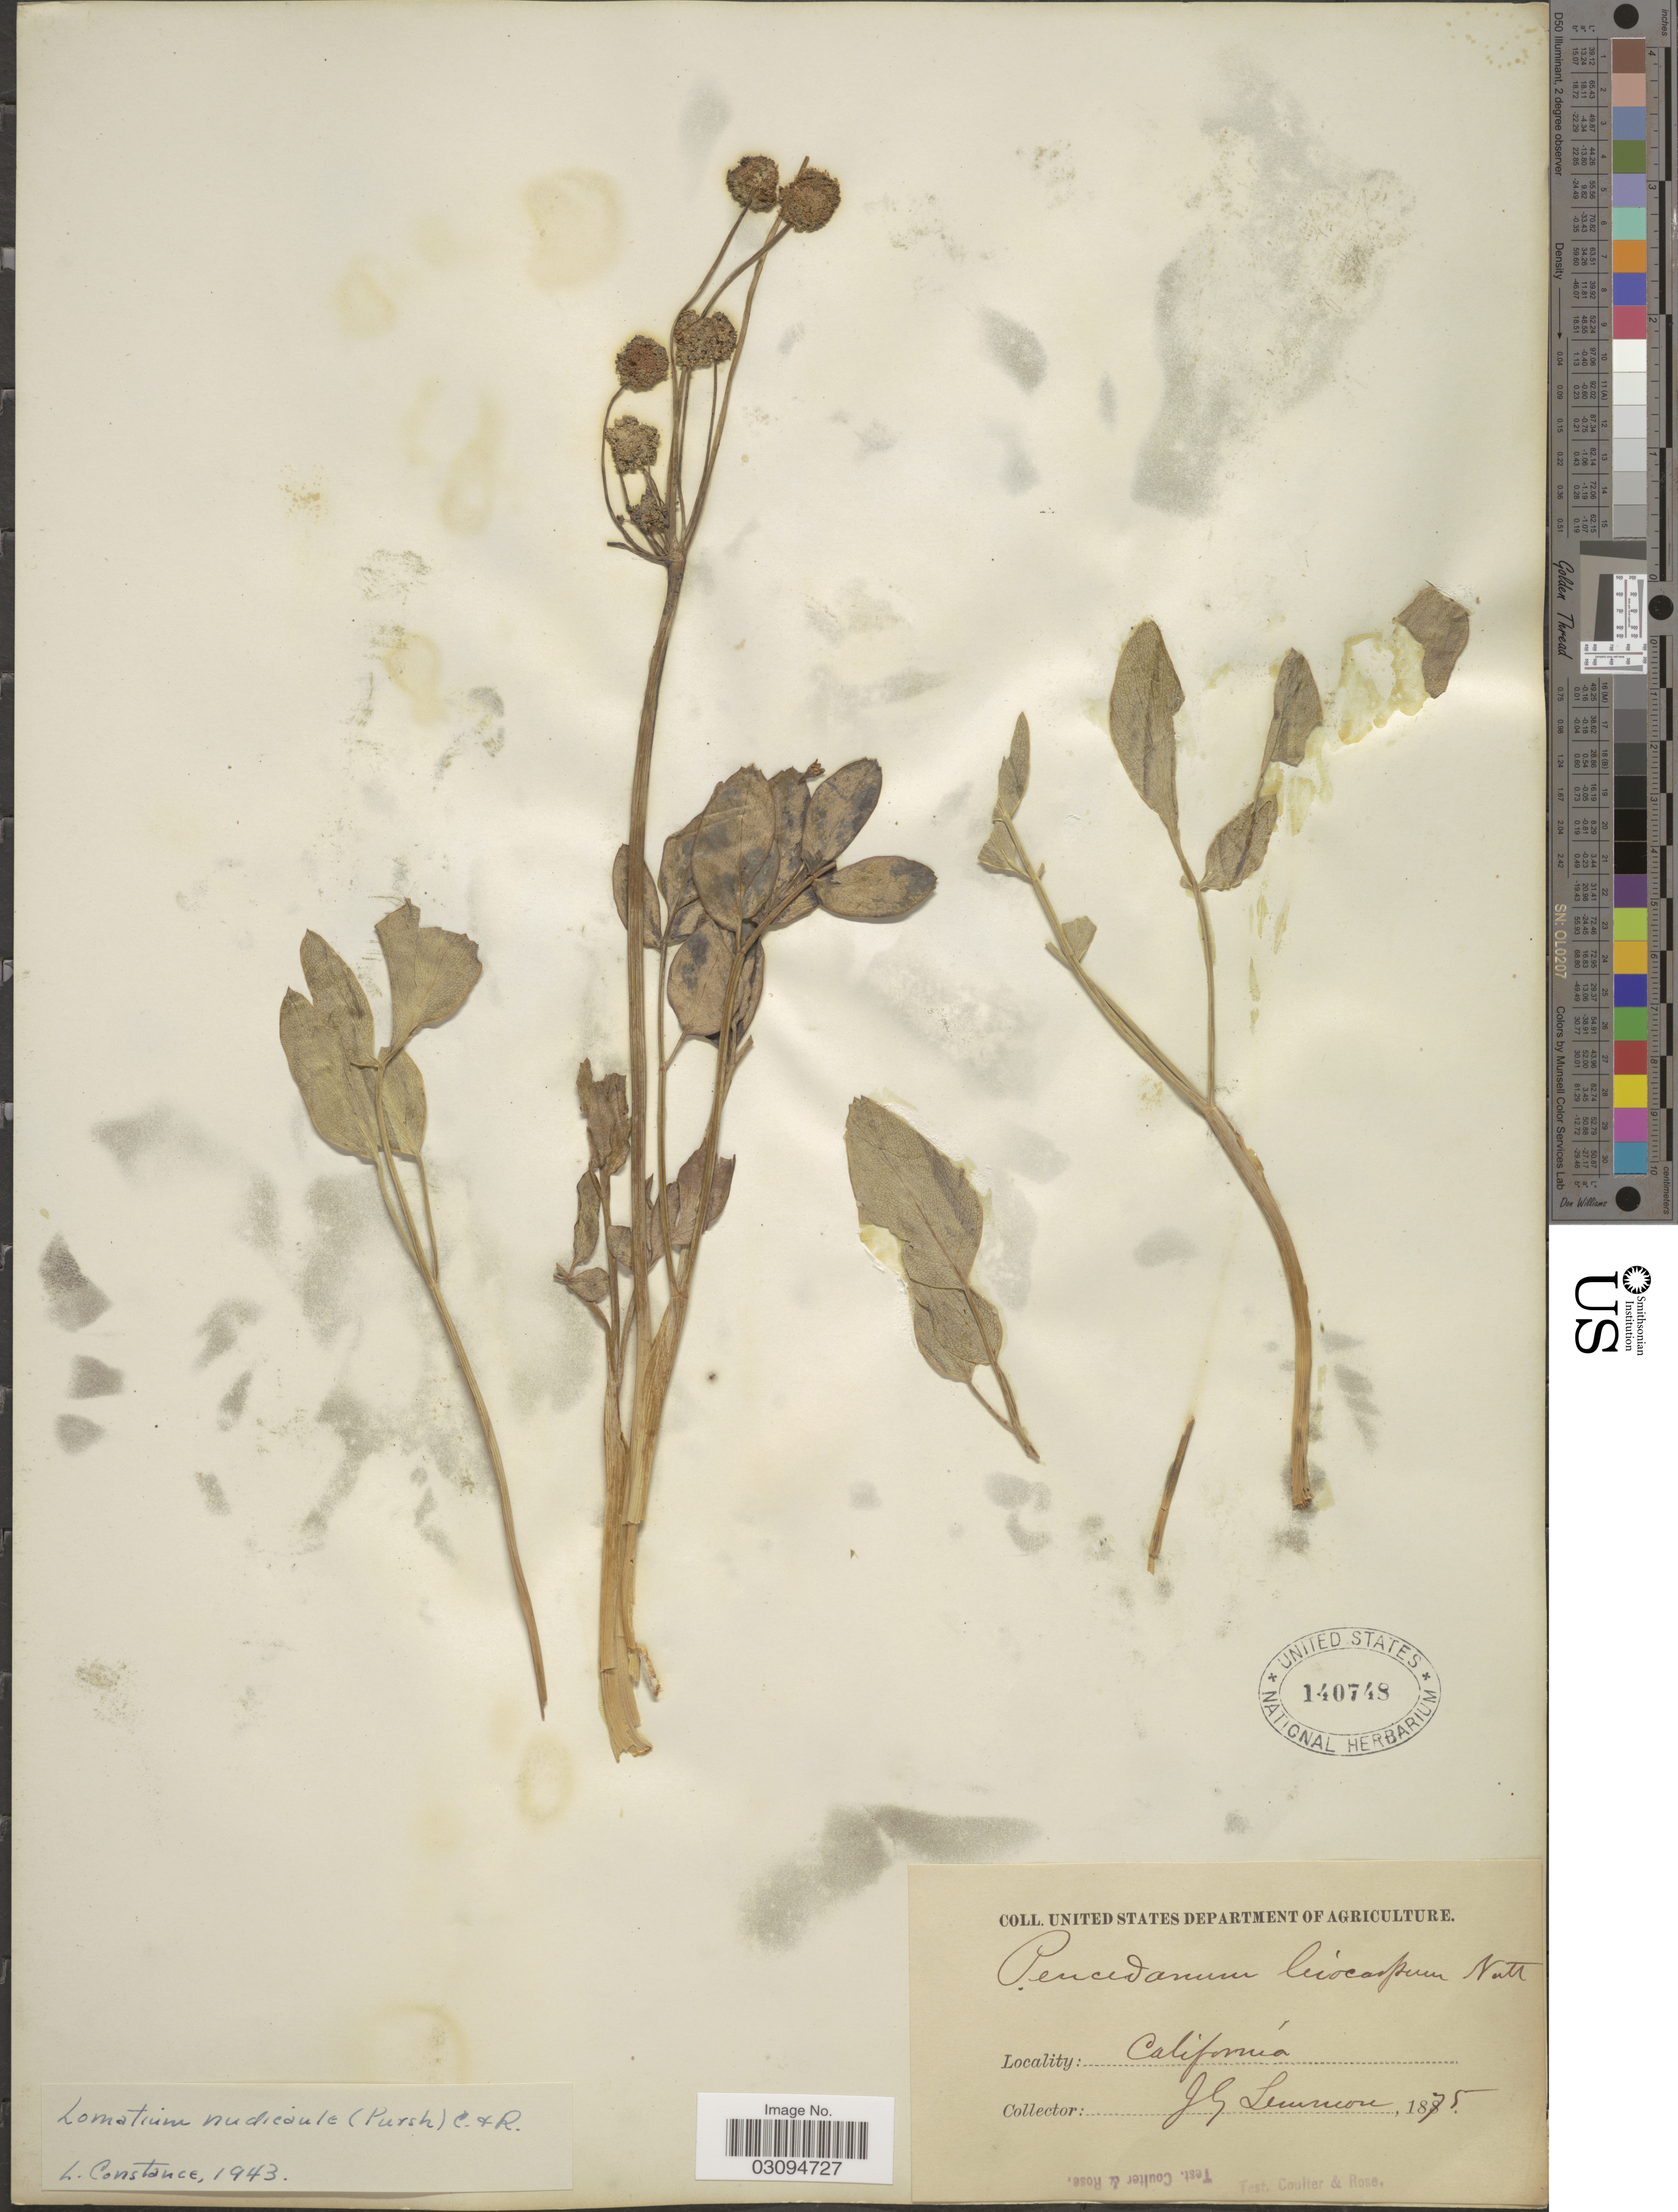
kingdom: Plantae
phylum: Tracheophyta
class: Magnoliopsida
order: Apiales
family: Apiaceae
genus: Lomatium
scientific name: Lomatium nudicaule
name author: (Pursh) J.M. Coult. & Rose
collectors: J. Lemmon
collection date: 1875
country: United States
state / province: California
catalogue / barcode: US 140748